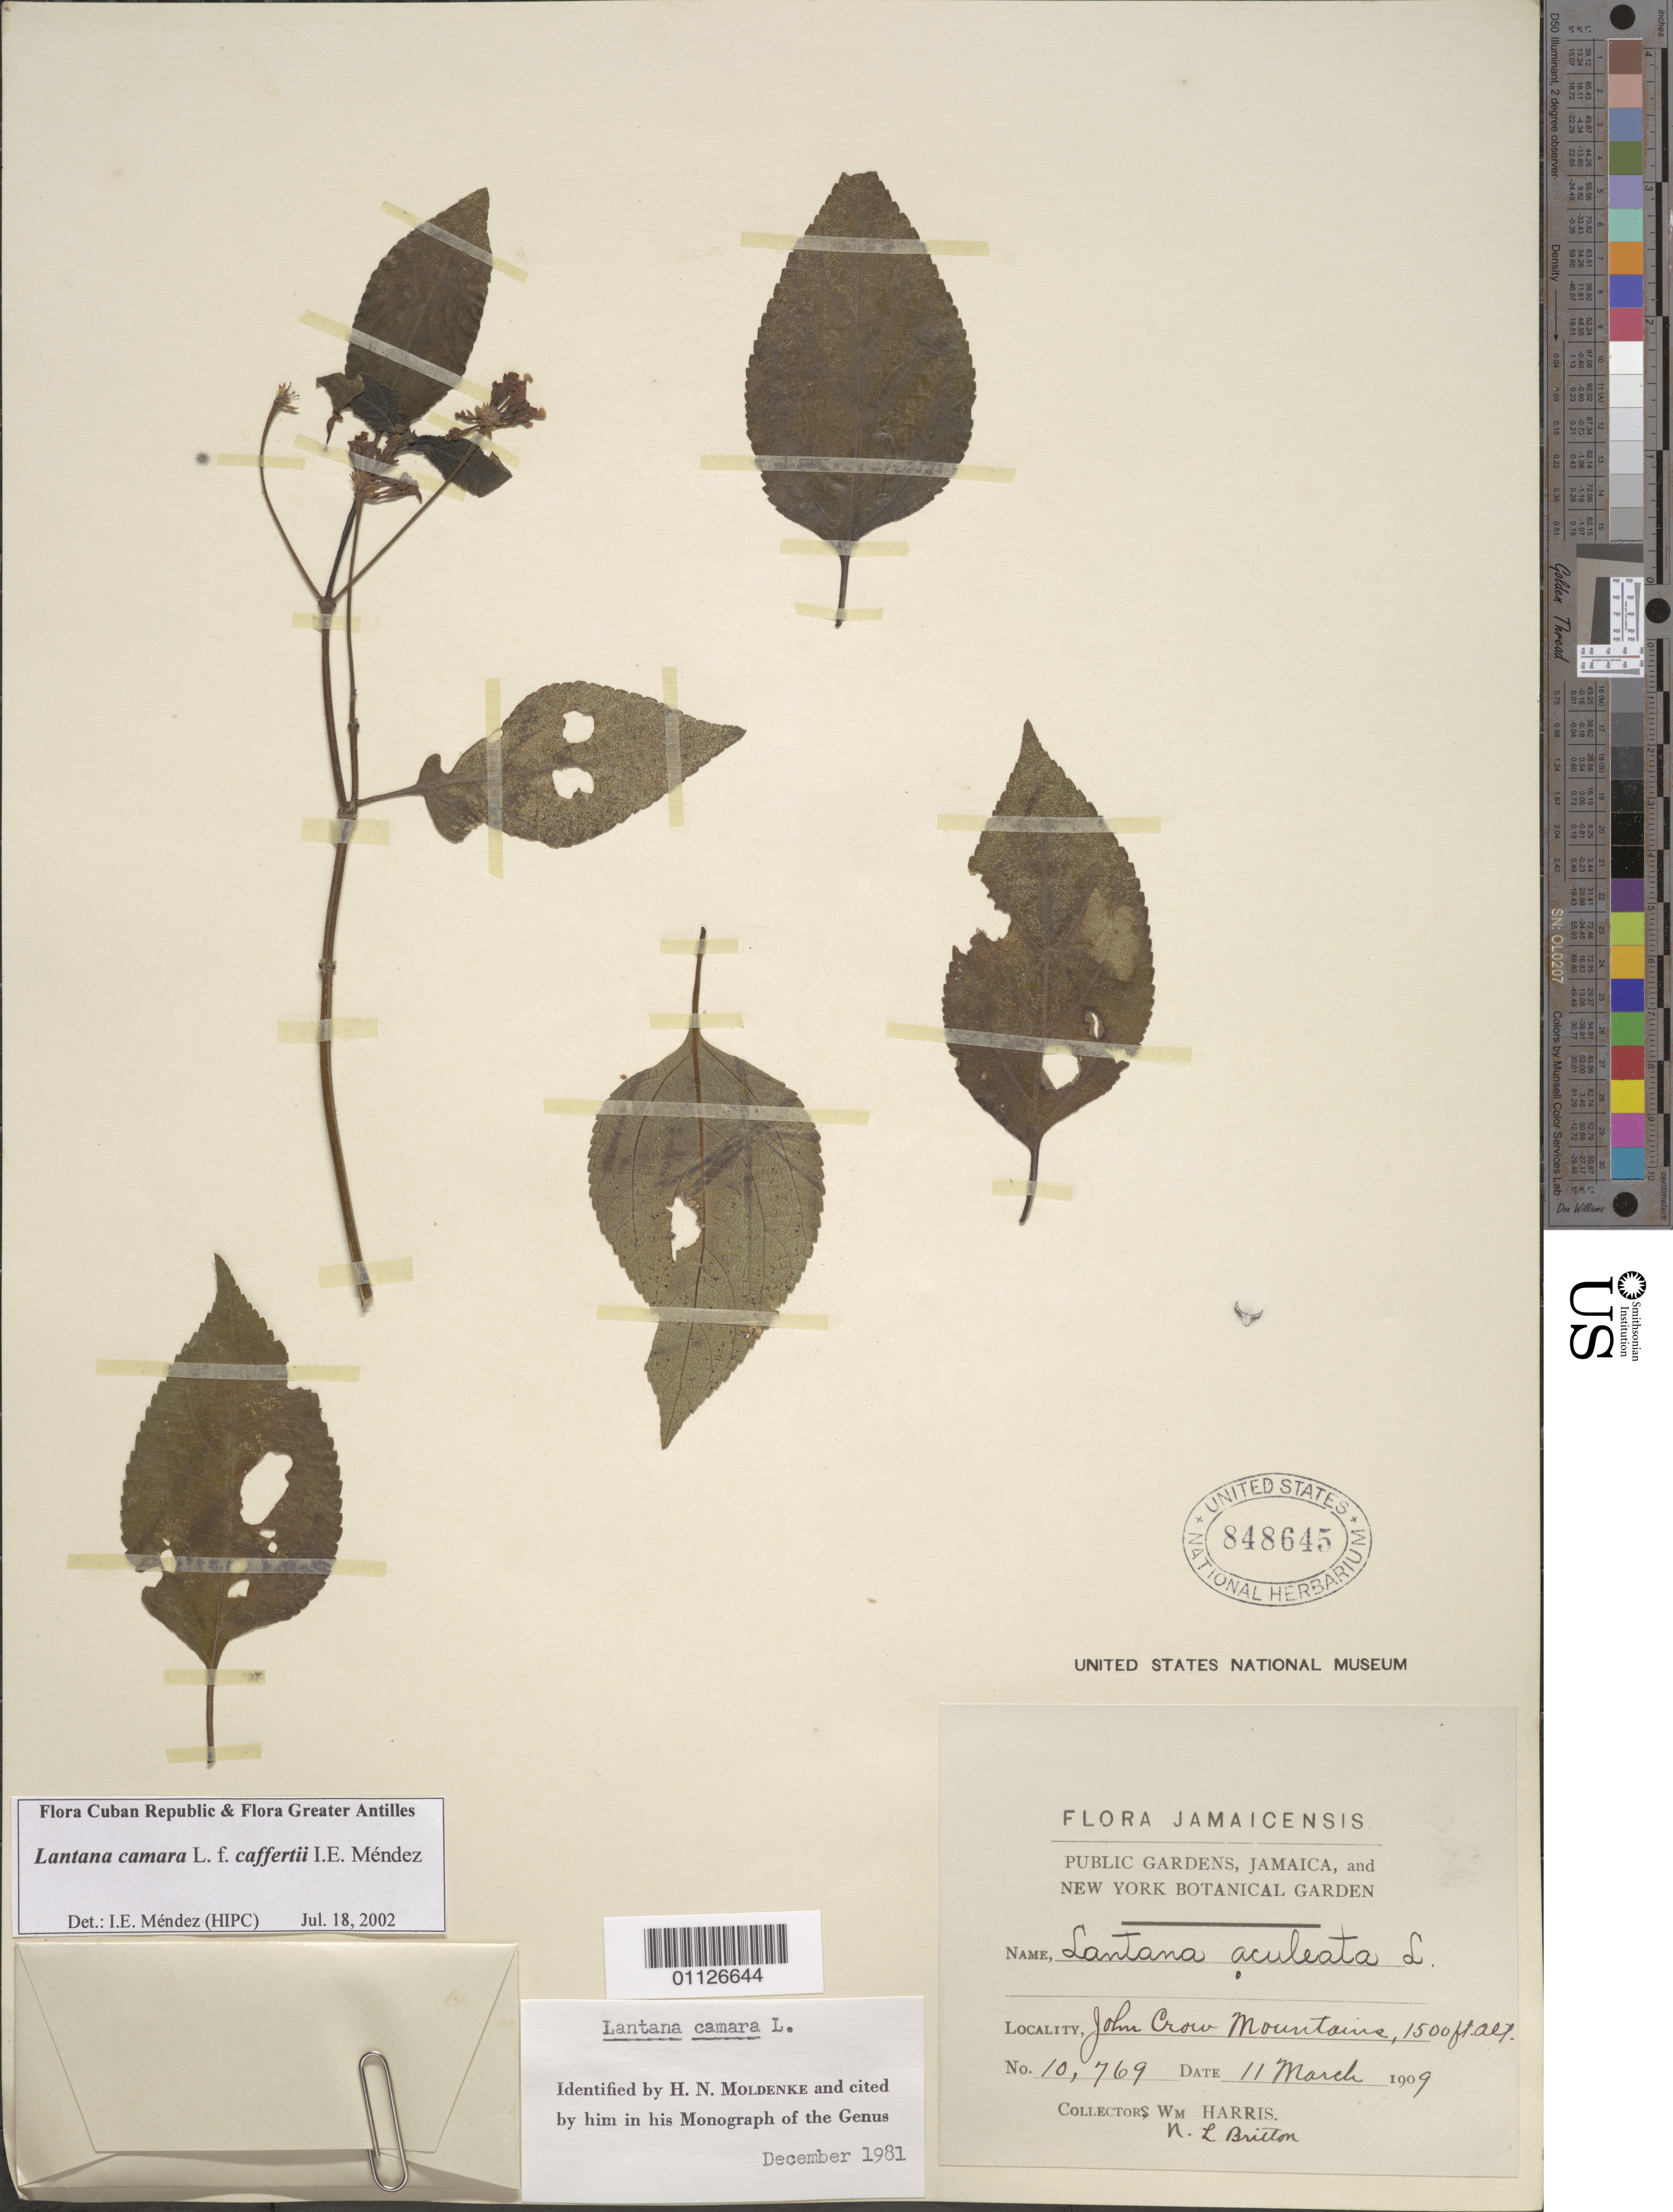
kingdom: Plantae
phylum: Tracheophyta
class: Magnoliopsida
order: Lamiales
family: Verbenaceae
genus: Lantana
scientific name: Lantana camara f. caffertyi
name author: I.E. Méndez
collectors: W. Harris & N. Britton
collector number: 10769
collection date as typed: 11 Mar 1909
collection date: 1909-03-11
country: Jamaica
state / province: Portland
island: Jamaica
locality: John Crow Mountain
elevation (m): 457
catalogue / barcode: US 848645